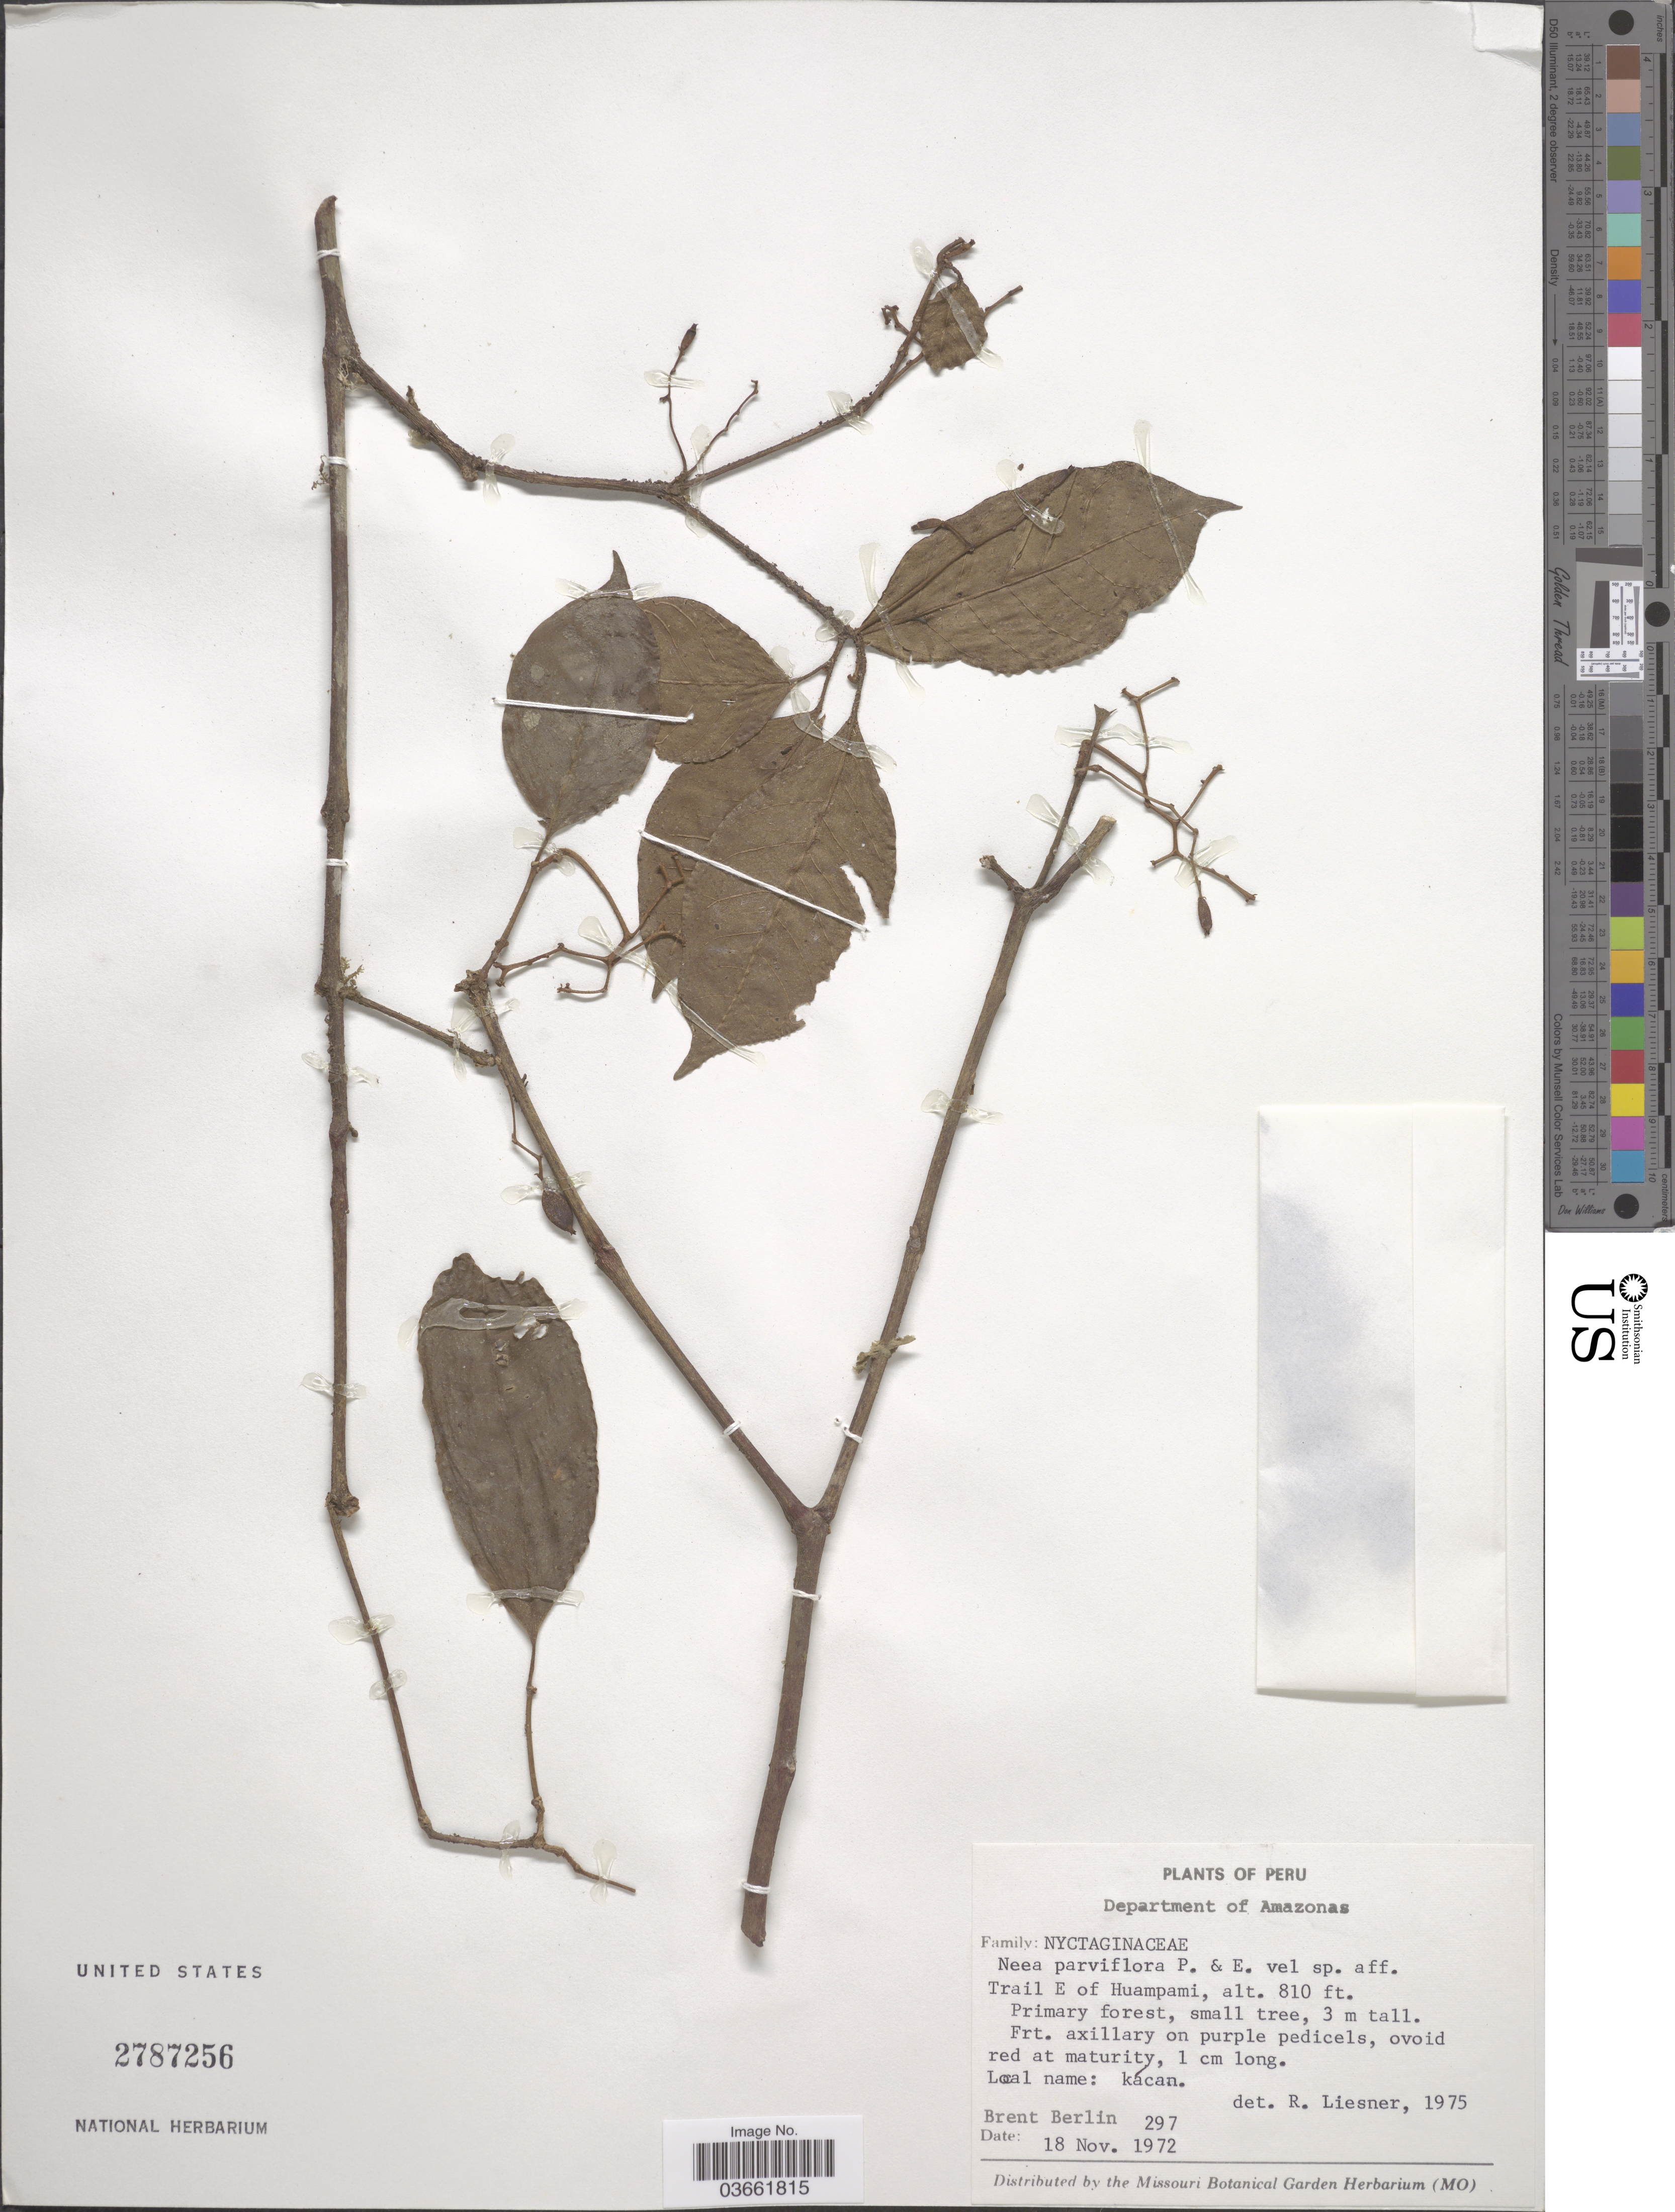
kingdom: Plantae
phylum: Tracheophyta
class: Magnoliopsida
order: Caryophyllales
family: Nyctaginaceae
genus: Neea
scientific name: Neea parviflora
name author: Poepp. & Endl.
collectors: B. Berlin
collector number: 297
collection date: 1972-11-18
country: Peru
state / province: Amazonas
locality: Department of Amazonas. Trail E of Huampami.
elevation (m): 247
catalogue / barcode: US 2787256